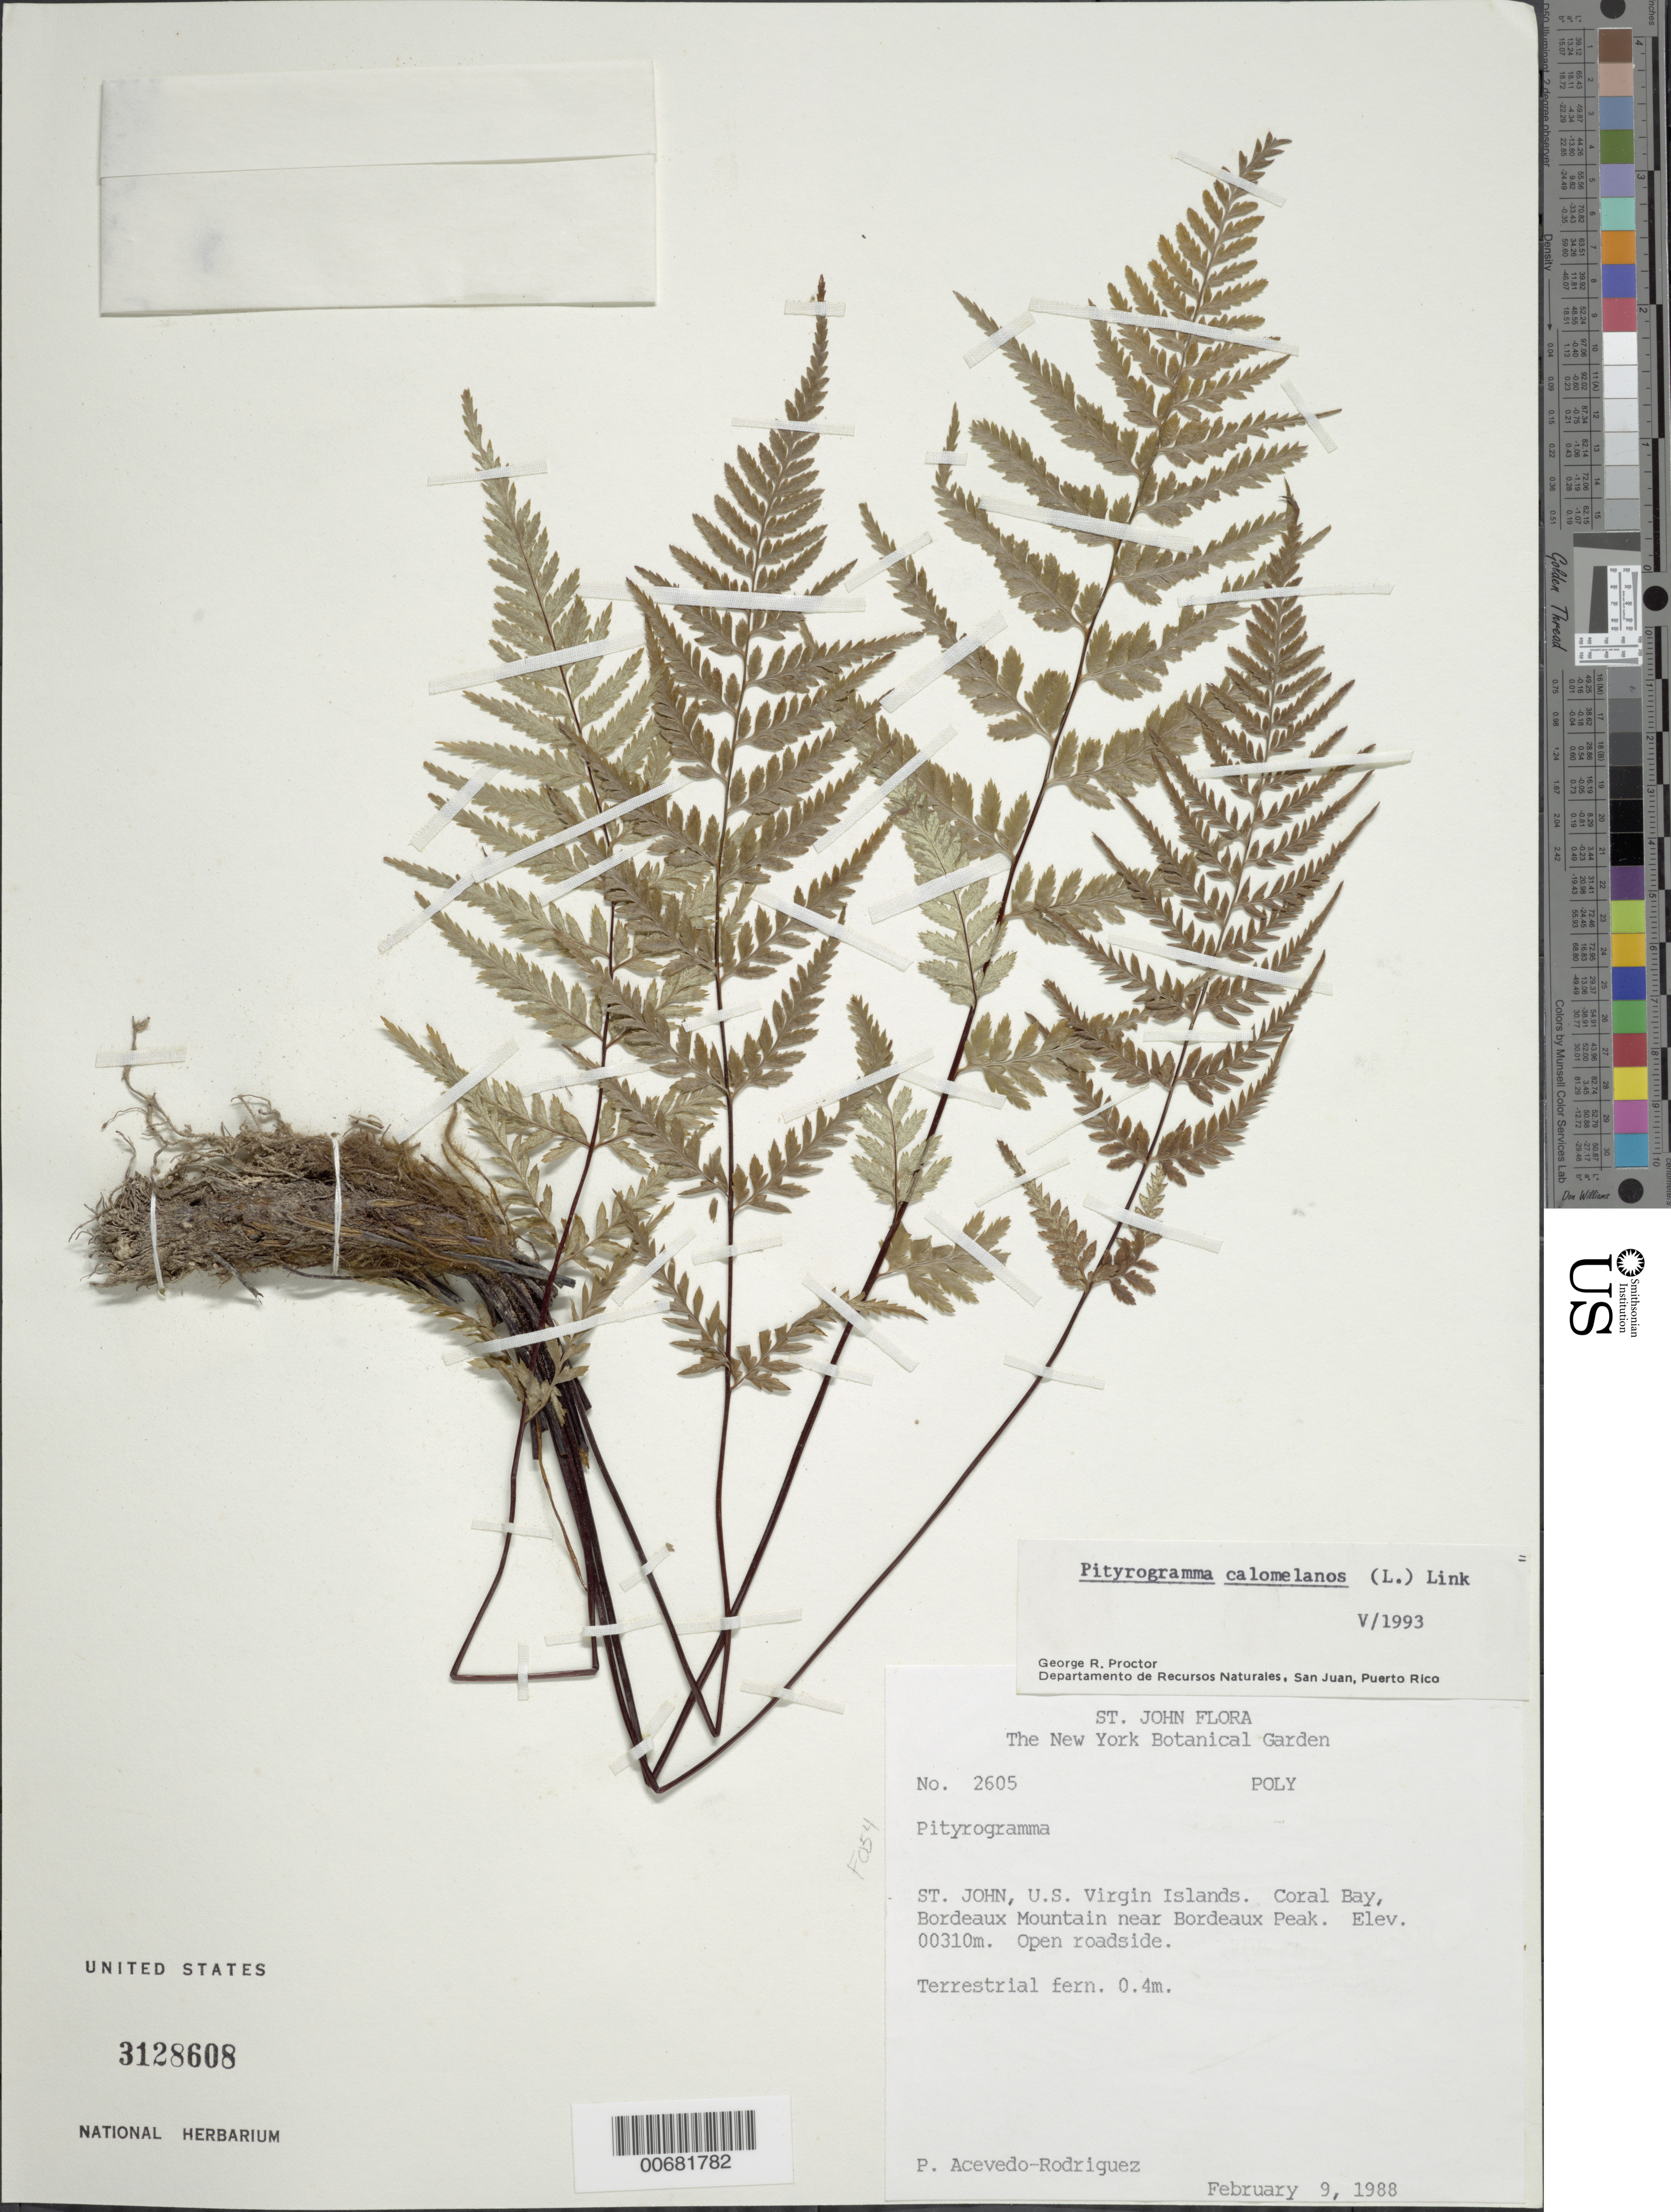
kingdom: Plantae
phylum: Tracheophyta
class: Polypodiopsida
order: Polypodiales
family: Pteridaceae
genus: Pityrogramma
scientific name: Pityrogramma calomelanos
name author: (L.) Link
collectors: P. Acevedo-Rodr.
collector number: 2605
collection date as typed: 09 Feb 1988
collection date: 1988-02-09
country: U.S. Virgin Islands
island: St. John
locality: Coral Bay Quarter; Bordeaux Mountain near Bordeaux Peak.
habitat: Open roadside.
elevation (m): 310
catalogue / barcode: US 3128608